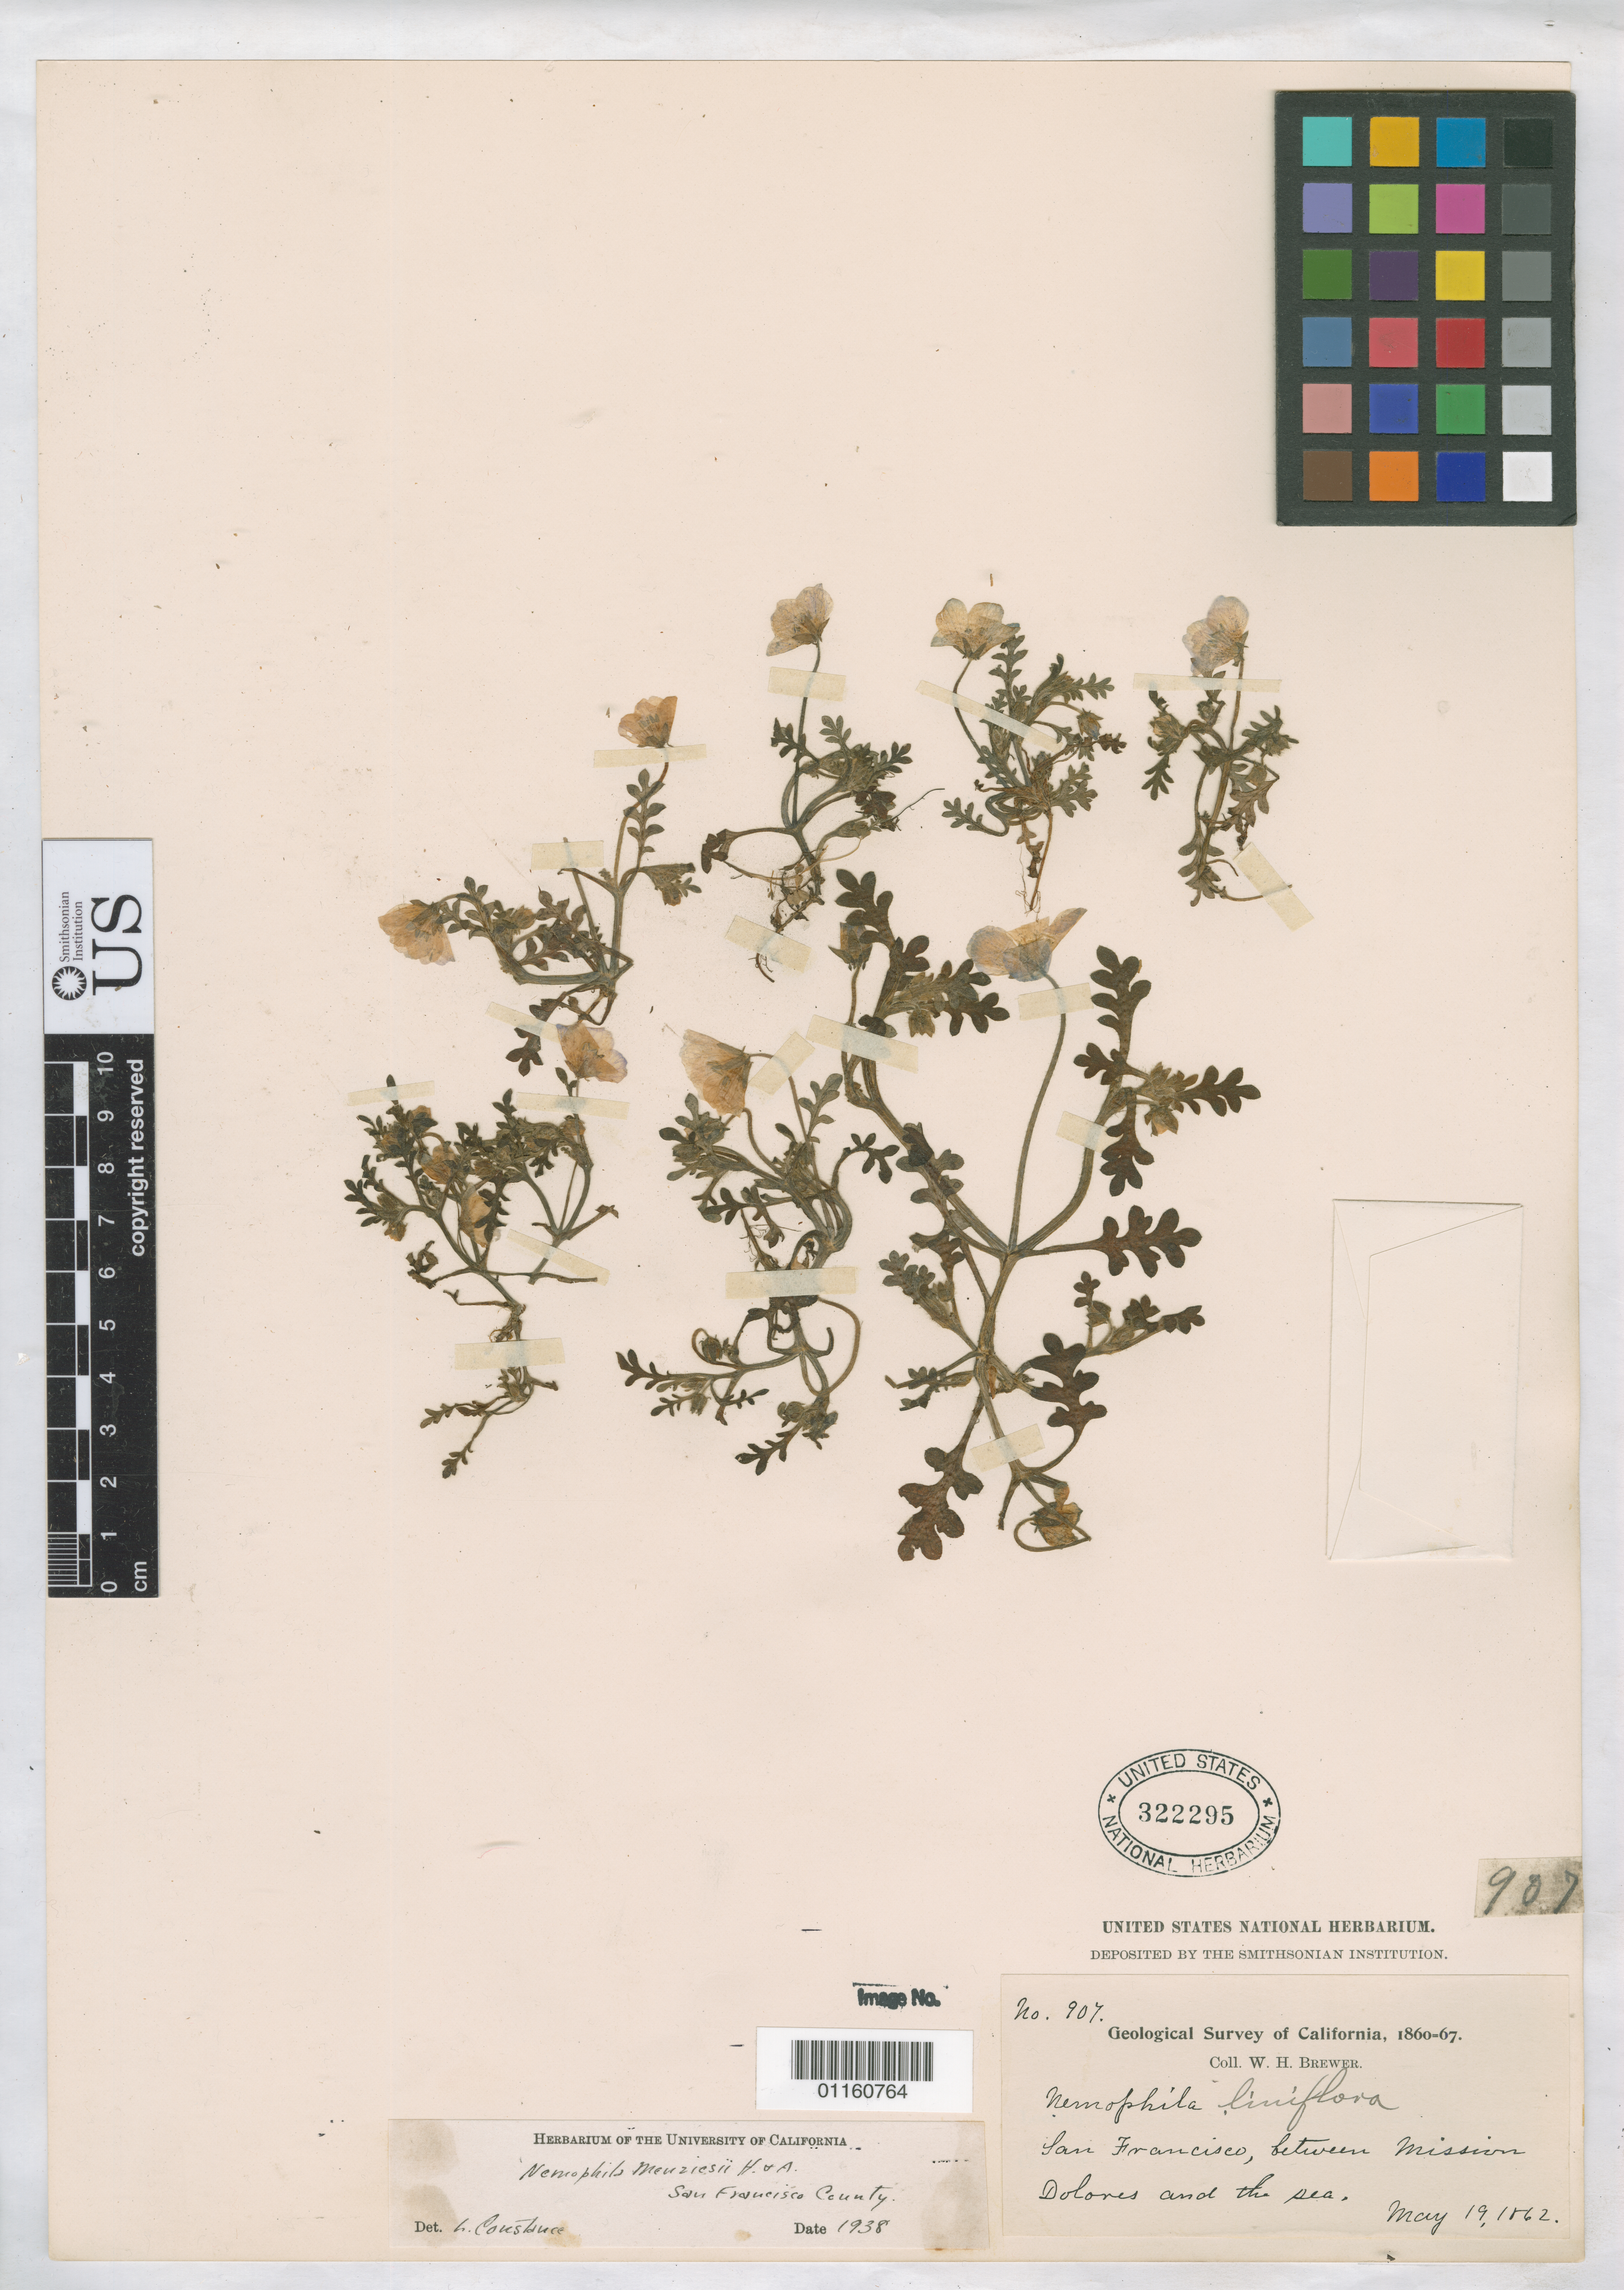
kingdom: Plantae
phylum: Tracheophyta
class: Magnoliopsida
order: Boraginales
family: Hydrophyllaceae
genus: Nemophila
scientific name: Nemophila menziesii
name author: Hook. & Arn.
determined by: Constance, L., (UC), University of California Berkeley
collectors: W. H. Brewer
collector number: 907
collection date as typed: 19 May 1862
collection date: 1862-05-19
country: United States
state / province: California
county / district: San Francisco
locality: San Francisco, between Mission Dolores and the Sea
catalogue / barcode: US 322295